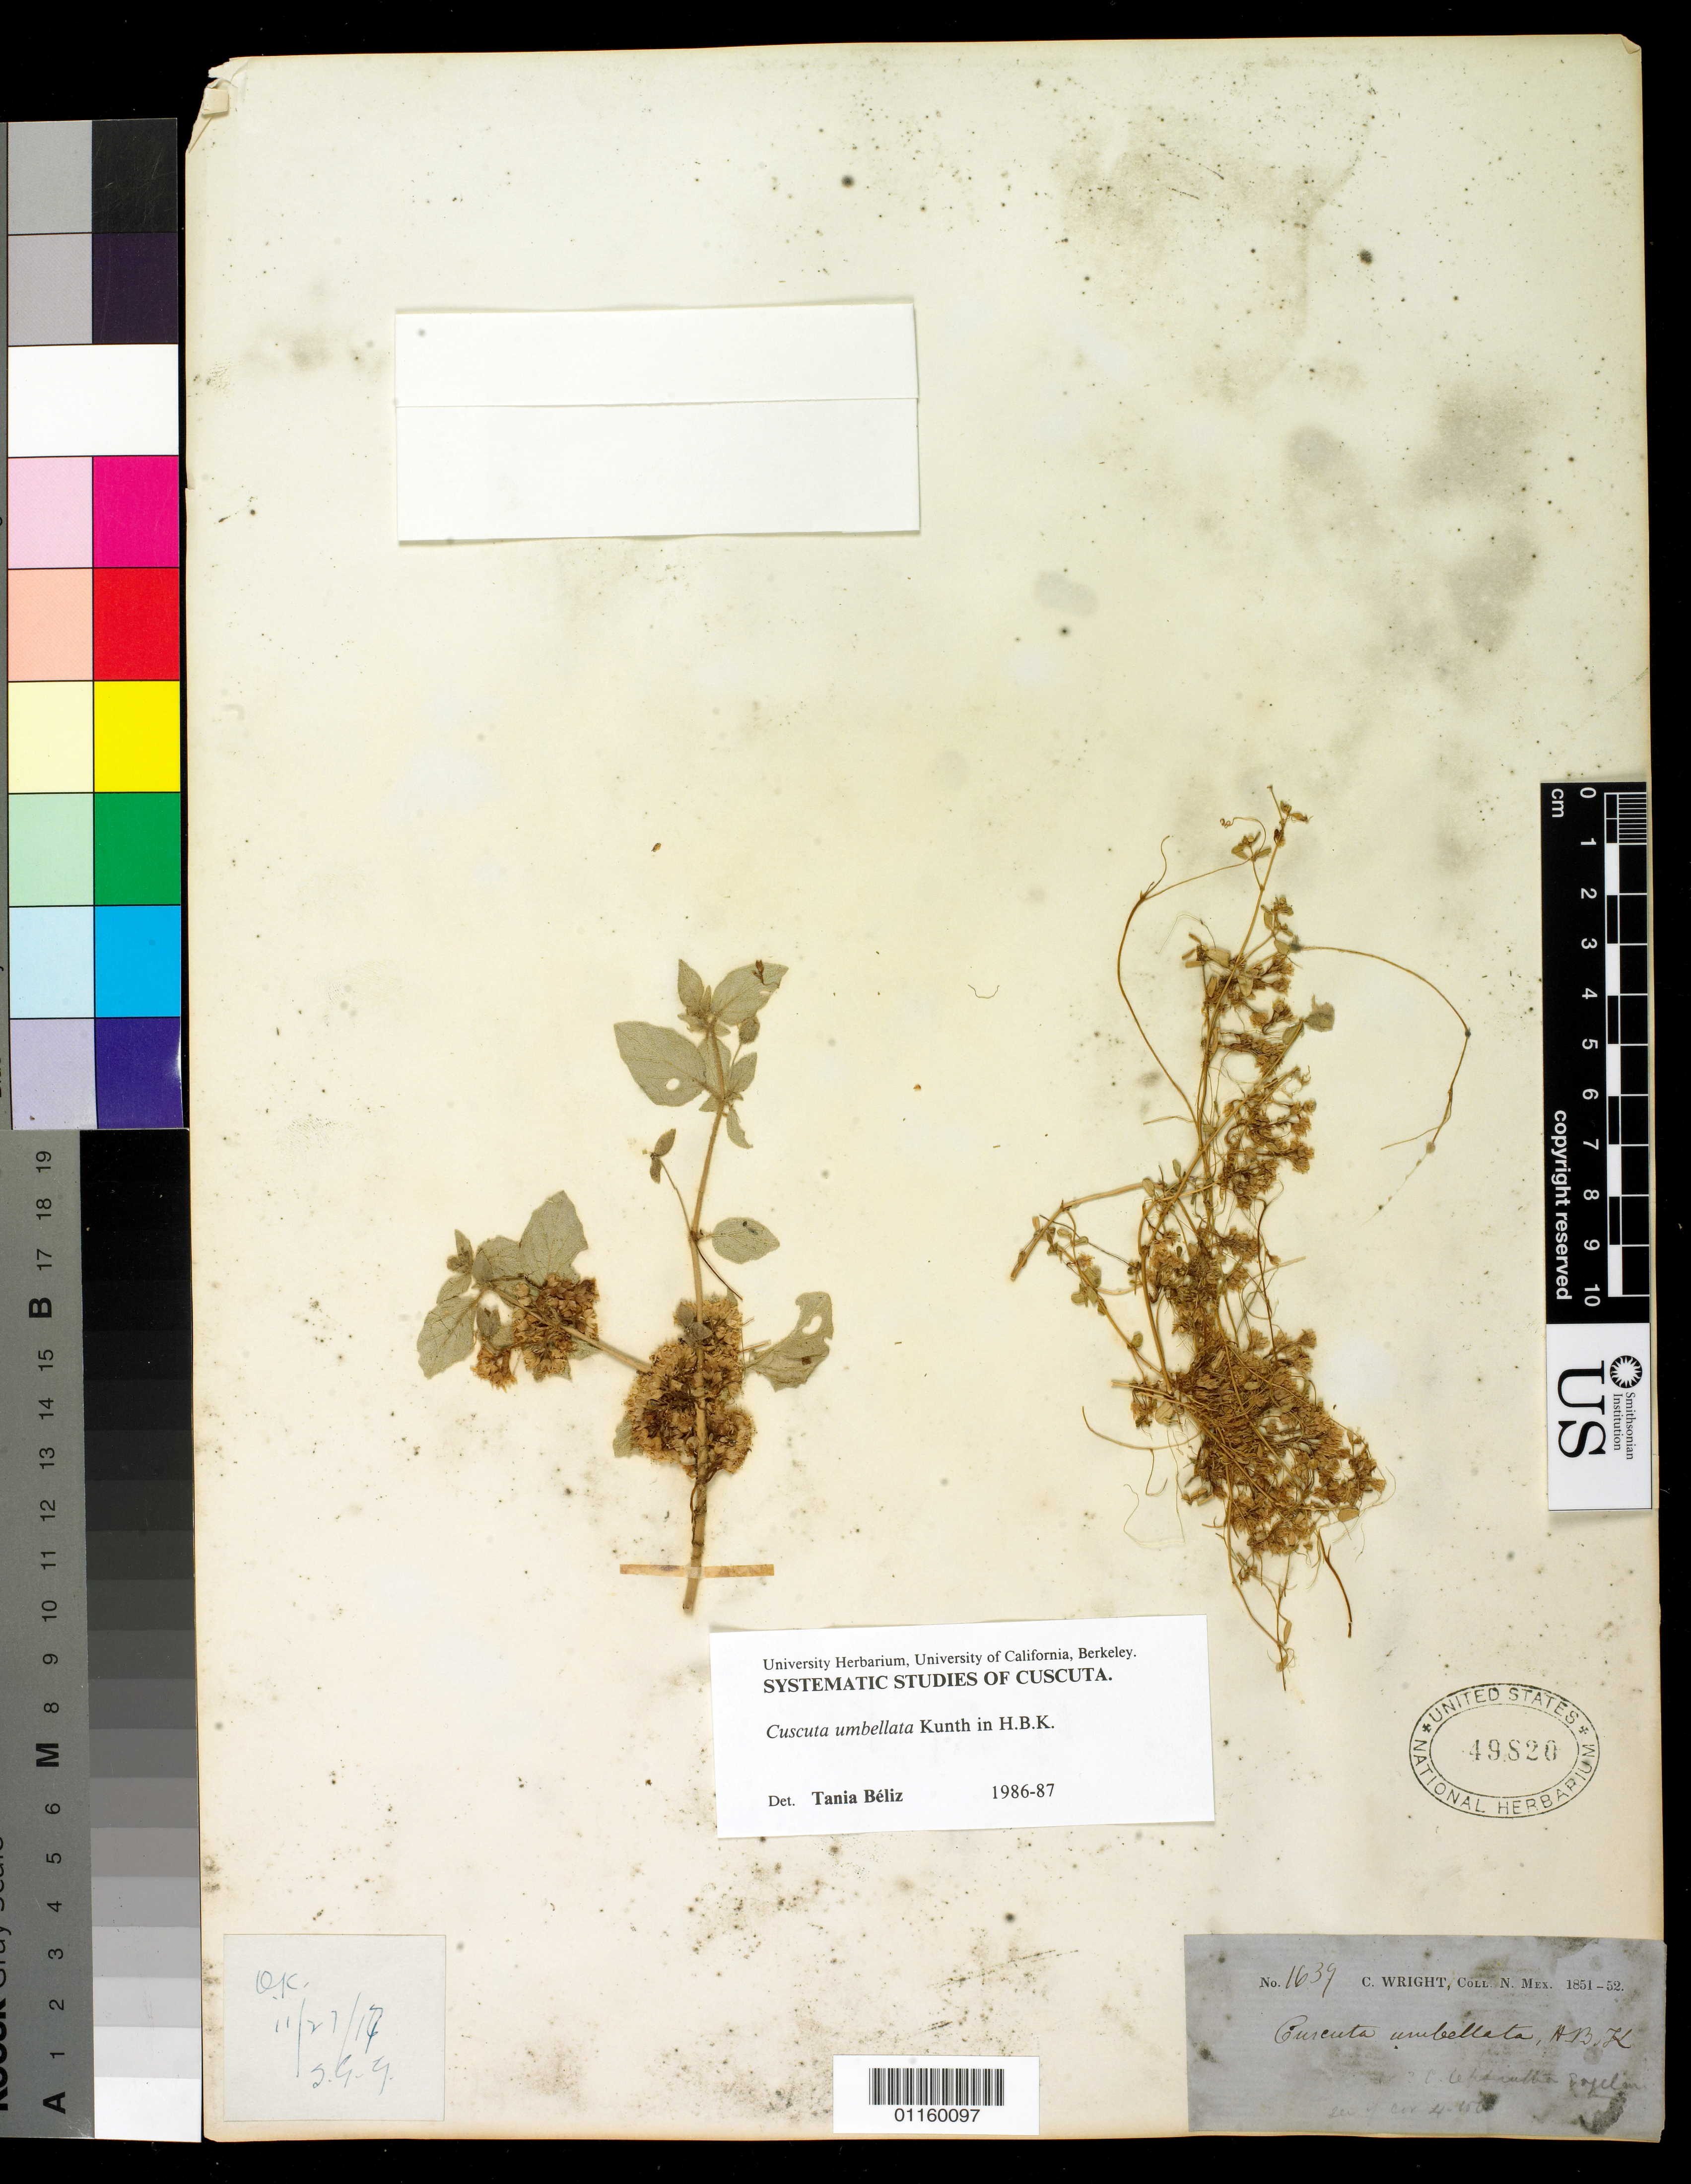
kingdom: Plantae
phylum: Tracheophyta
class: Magnoliopsida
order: Solanales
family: Convolvulaceae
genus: Cuscuta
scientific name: Cuscuta umbellata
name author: Kunth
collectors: C. Wright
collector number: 1639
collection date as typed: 1851 to -- --- 1852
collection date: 1851/1852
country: United States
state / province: New Mexico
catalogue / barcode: US 49820